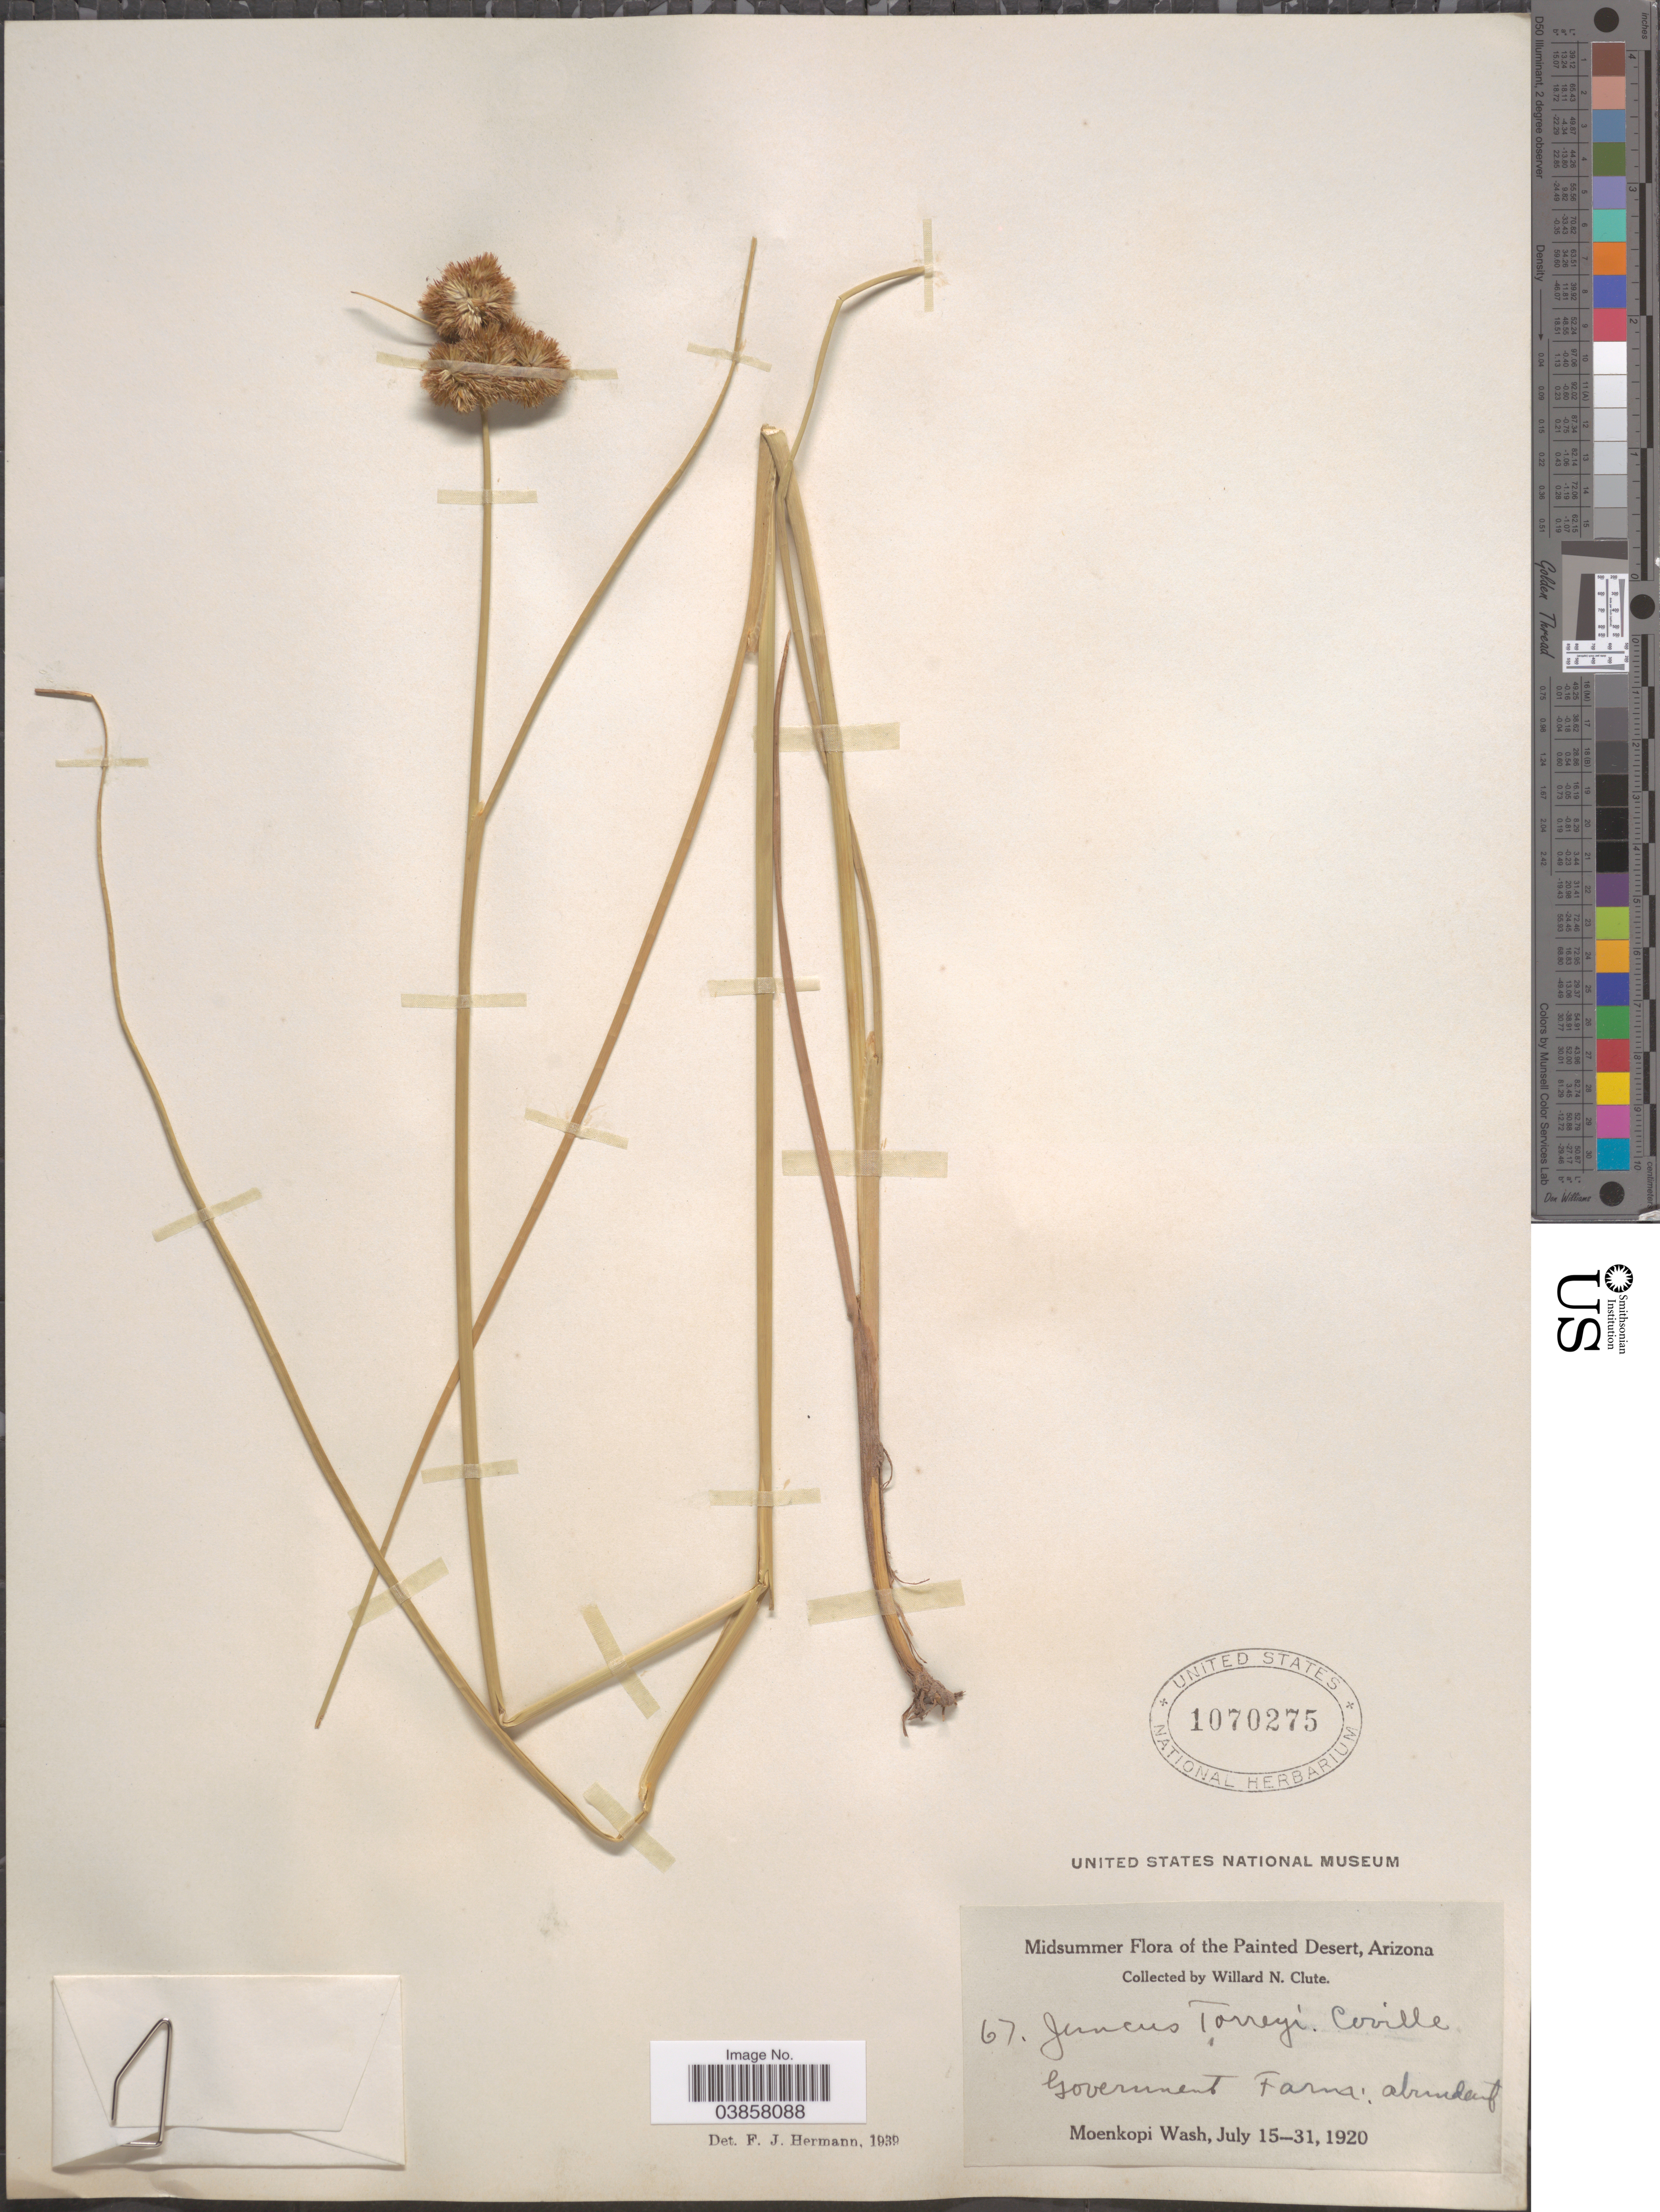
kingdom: Plantae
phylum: Tracheophyta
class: Liliopsida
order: Poales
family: Juncaceae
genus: Juncus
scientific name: Juncus torreyi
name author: Coville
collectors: W. N. Clute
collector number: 67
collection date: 1920-07-15/1920-07-31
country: United States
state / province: Arizona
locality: The Painted Desert. Government Farm. Moenkopi Wash.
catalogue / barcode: US 1070275